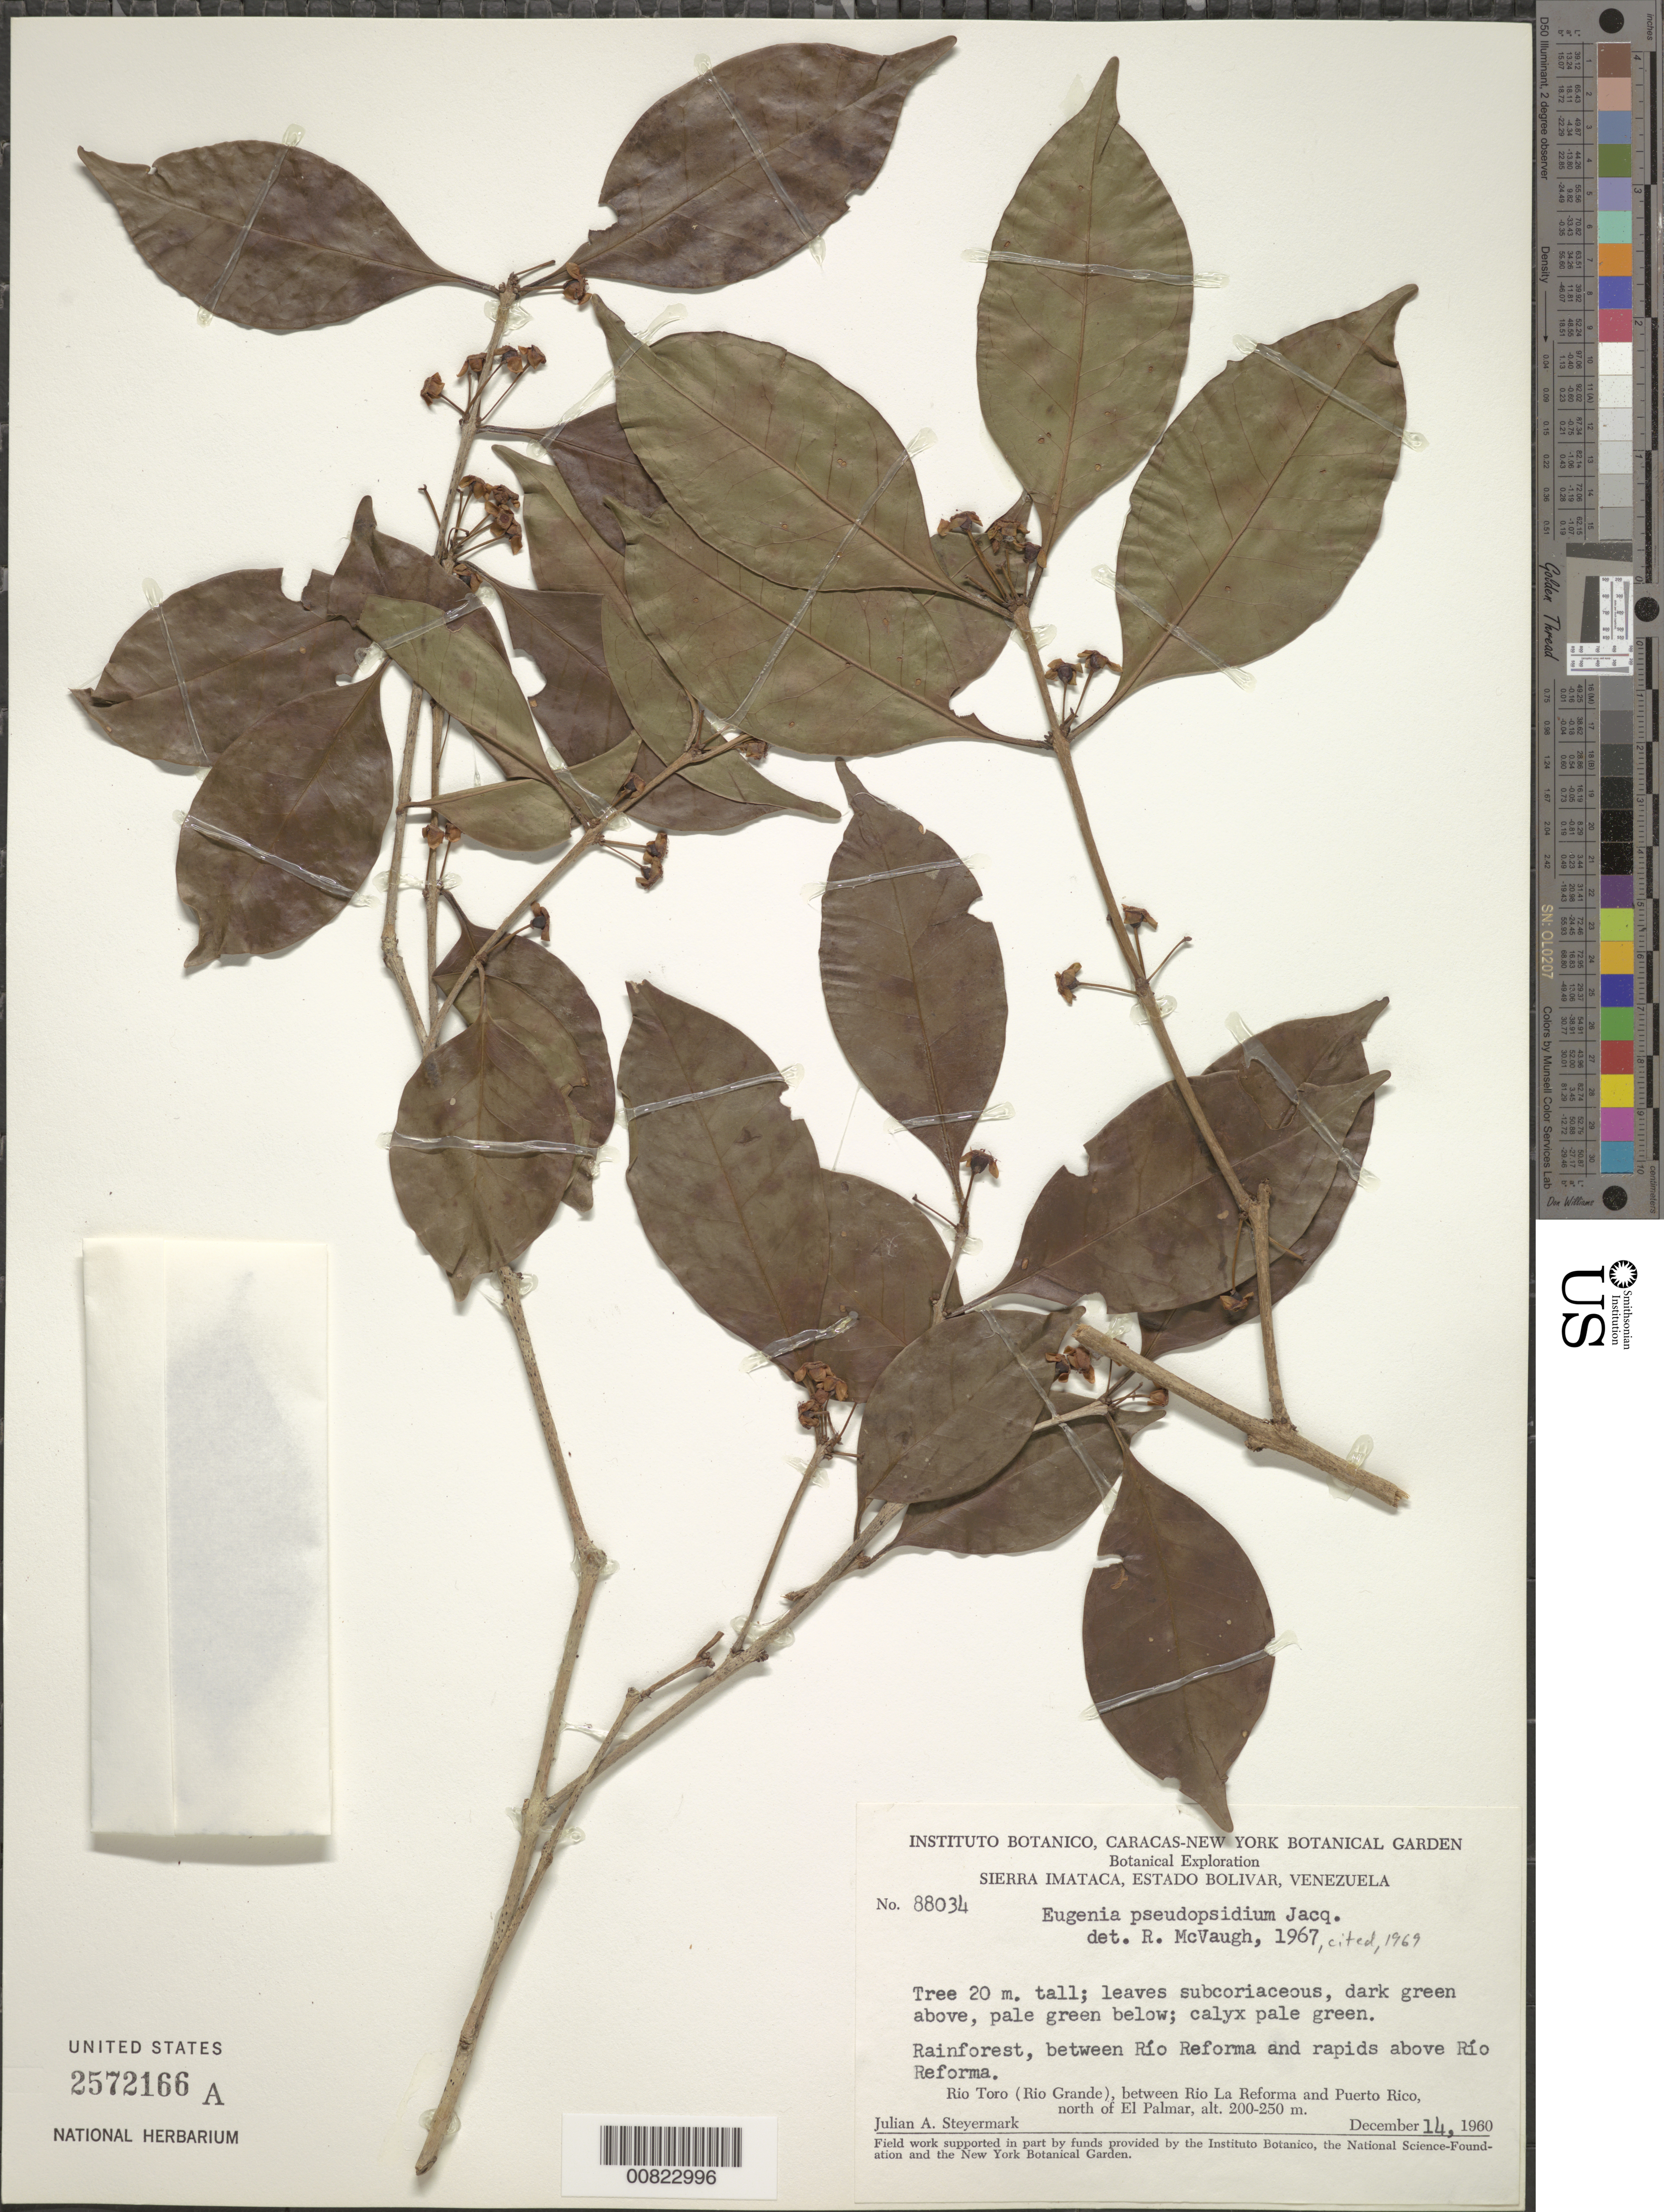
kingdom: Plantae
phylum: Tracheophyta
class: Magnoliopsida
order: Myrtales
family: Myrtaceae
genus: Eugenia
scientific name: Eugenia pseudopsidium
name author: Jacq.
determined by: McVaugh, R.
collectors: J. Steyermark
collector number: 88034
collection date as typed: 14-Dec-60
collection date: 1960-12-14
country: Venezuela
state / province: Bolívar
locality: Sierra Imataca; Cerro La Reforma, above junction with Río Reforma with Río Toro (Río Grande), between Río La Reforma and Puerto Rico, N of El Palmar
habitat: Rainforest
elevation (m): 200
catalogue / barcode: US 2572166A